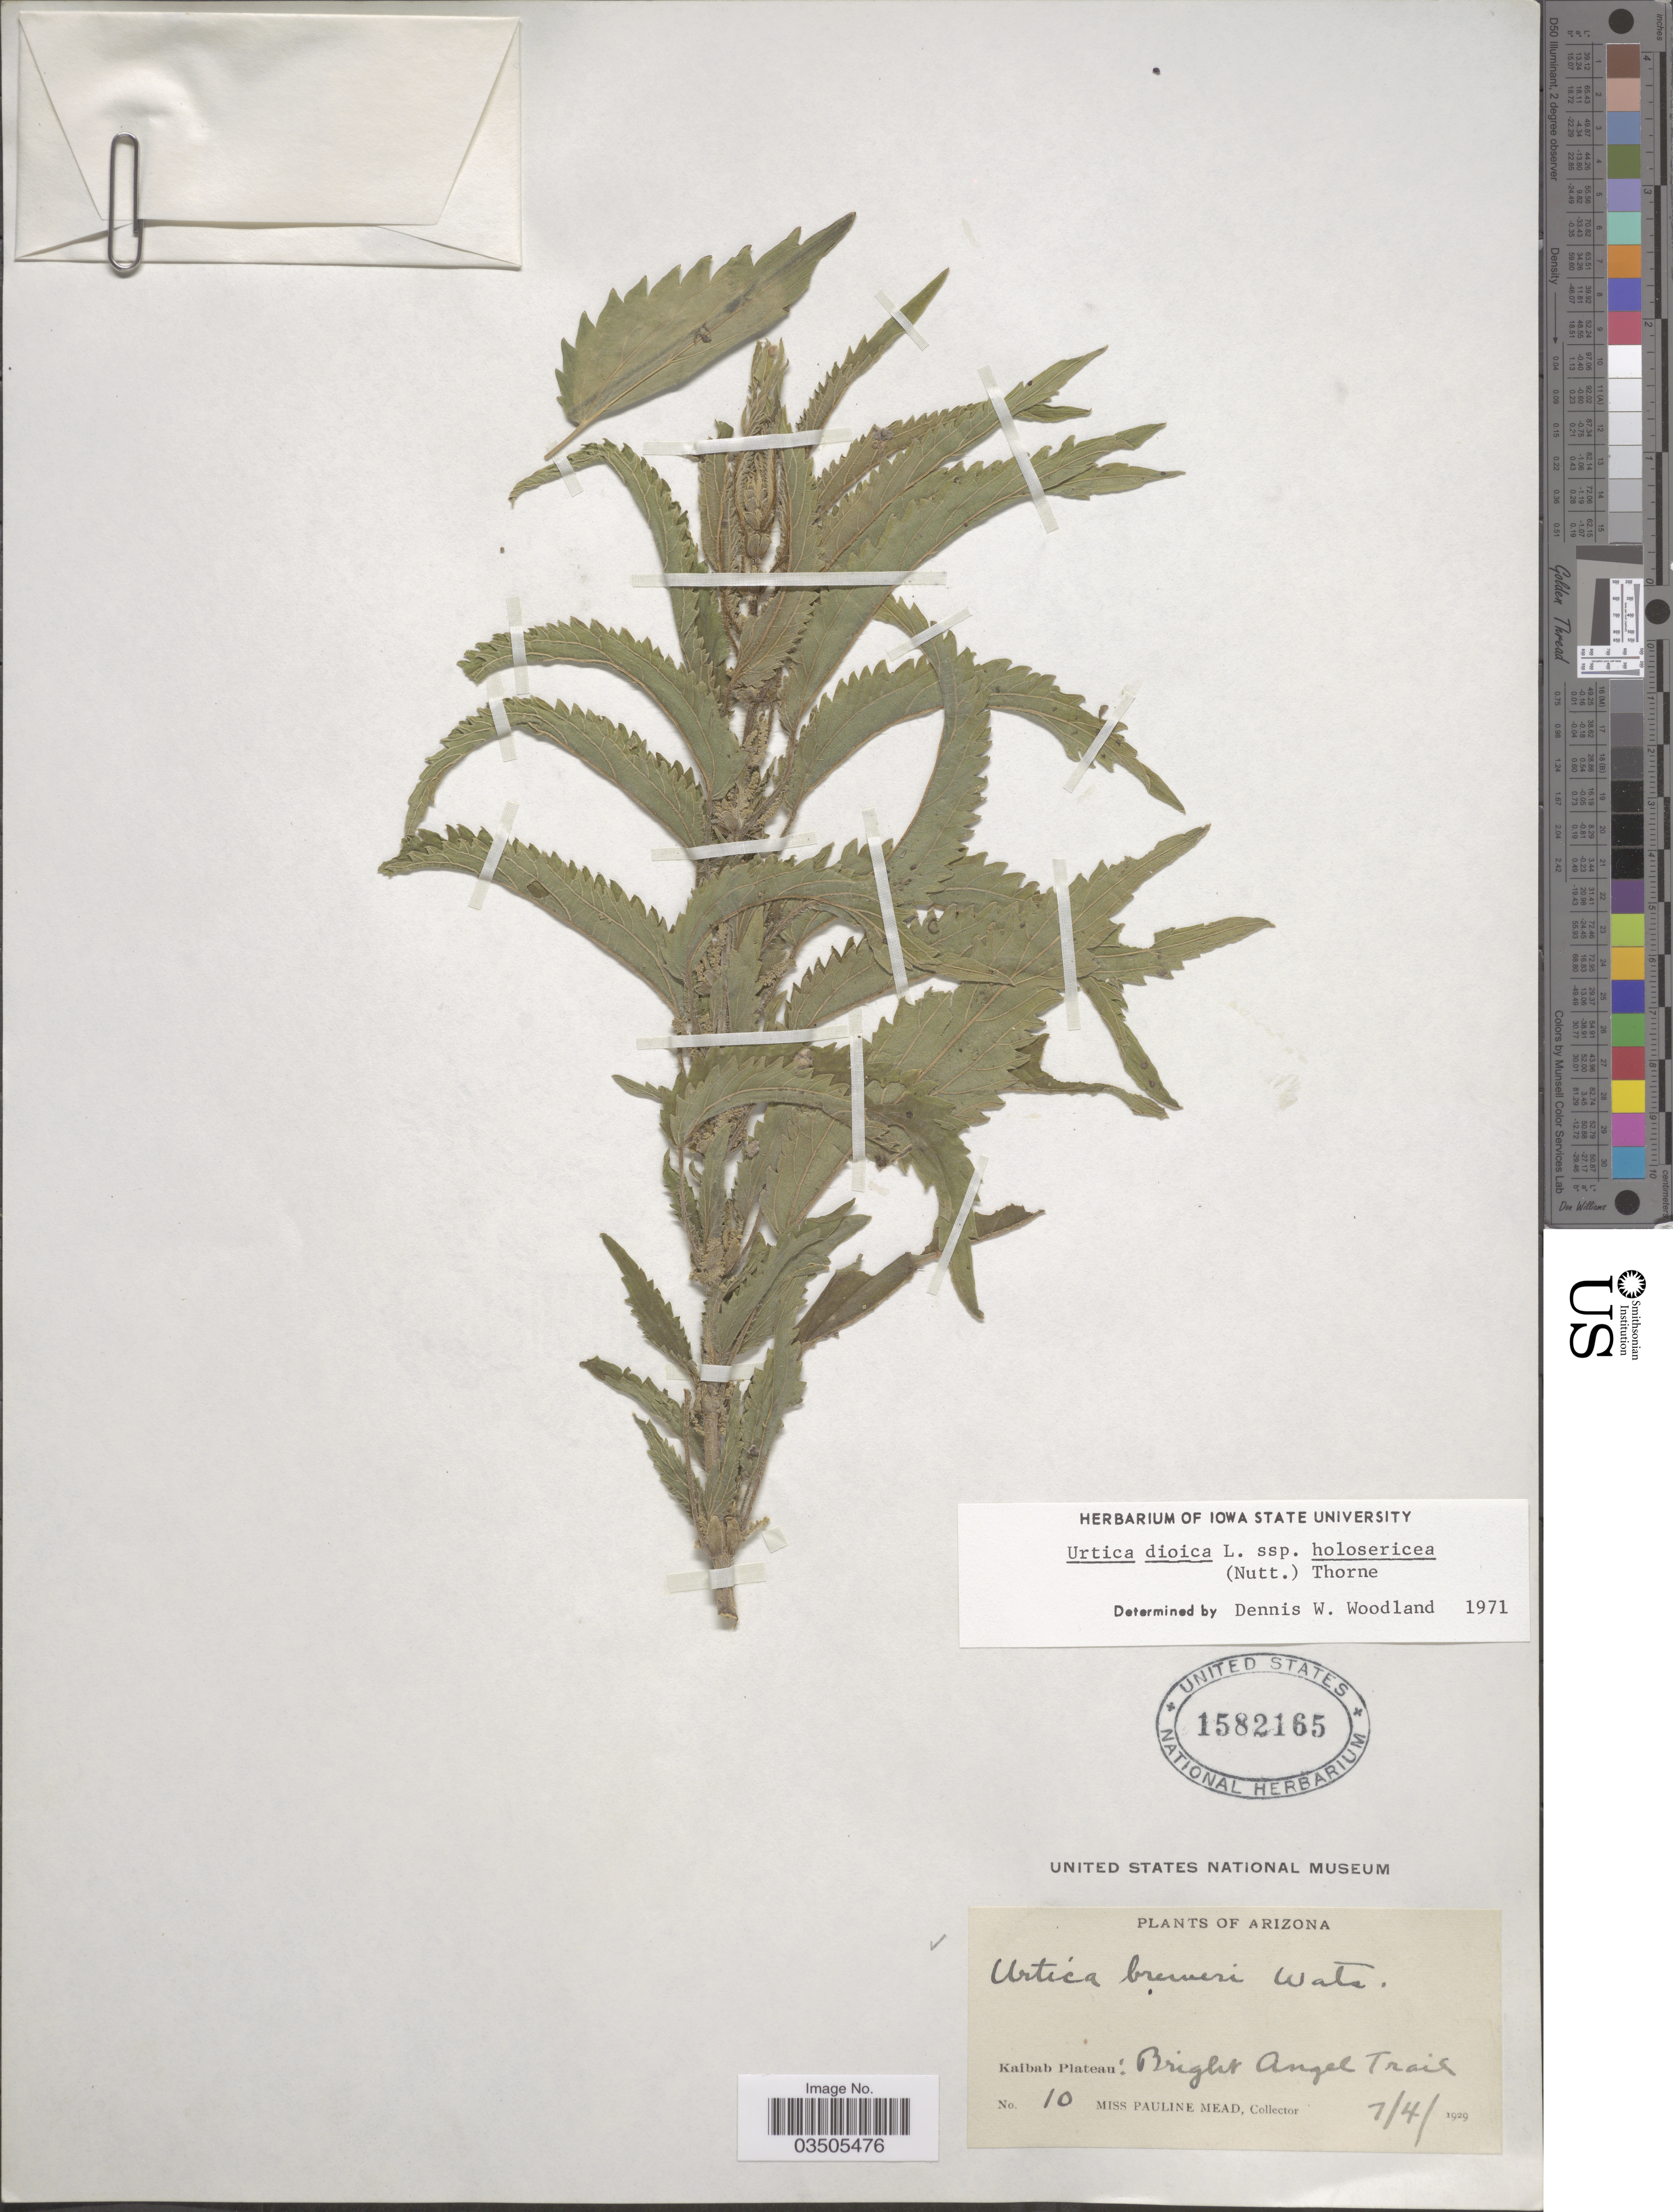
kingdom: Plantae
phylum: Tracheophyta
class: Magnoliopsida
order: Rosales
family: Urticaceae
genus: Urtica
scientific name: Urtica dioica subsp. holosericea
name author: (Nutt.) Thorne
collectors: P. Mead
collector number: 10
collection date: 1929-07-04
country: United States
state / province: Arizona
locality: Kaibab Plateau: Bright Angel Trail.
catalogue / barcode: US 1582165